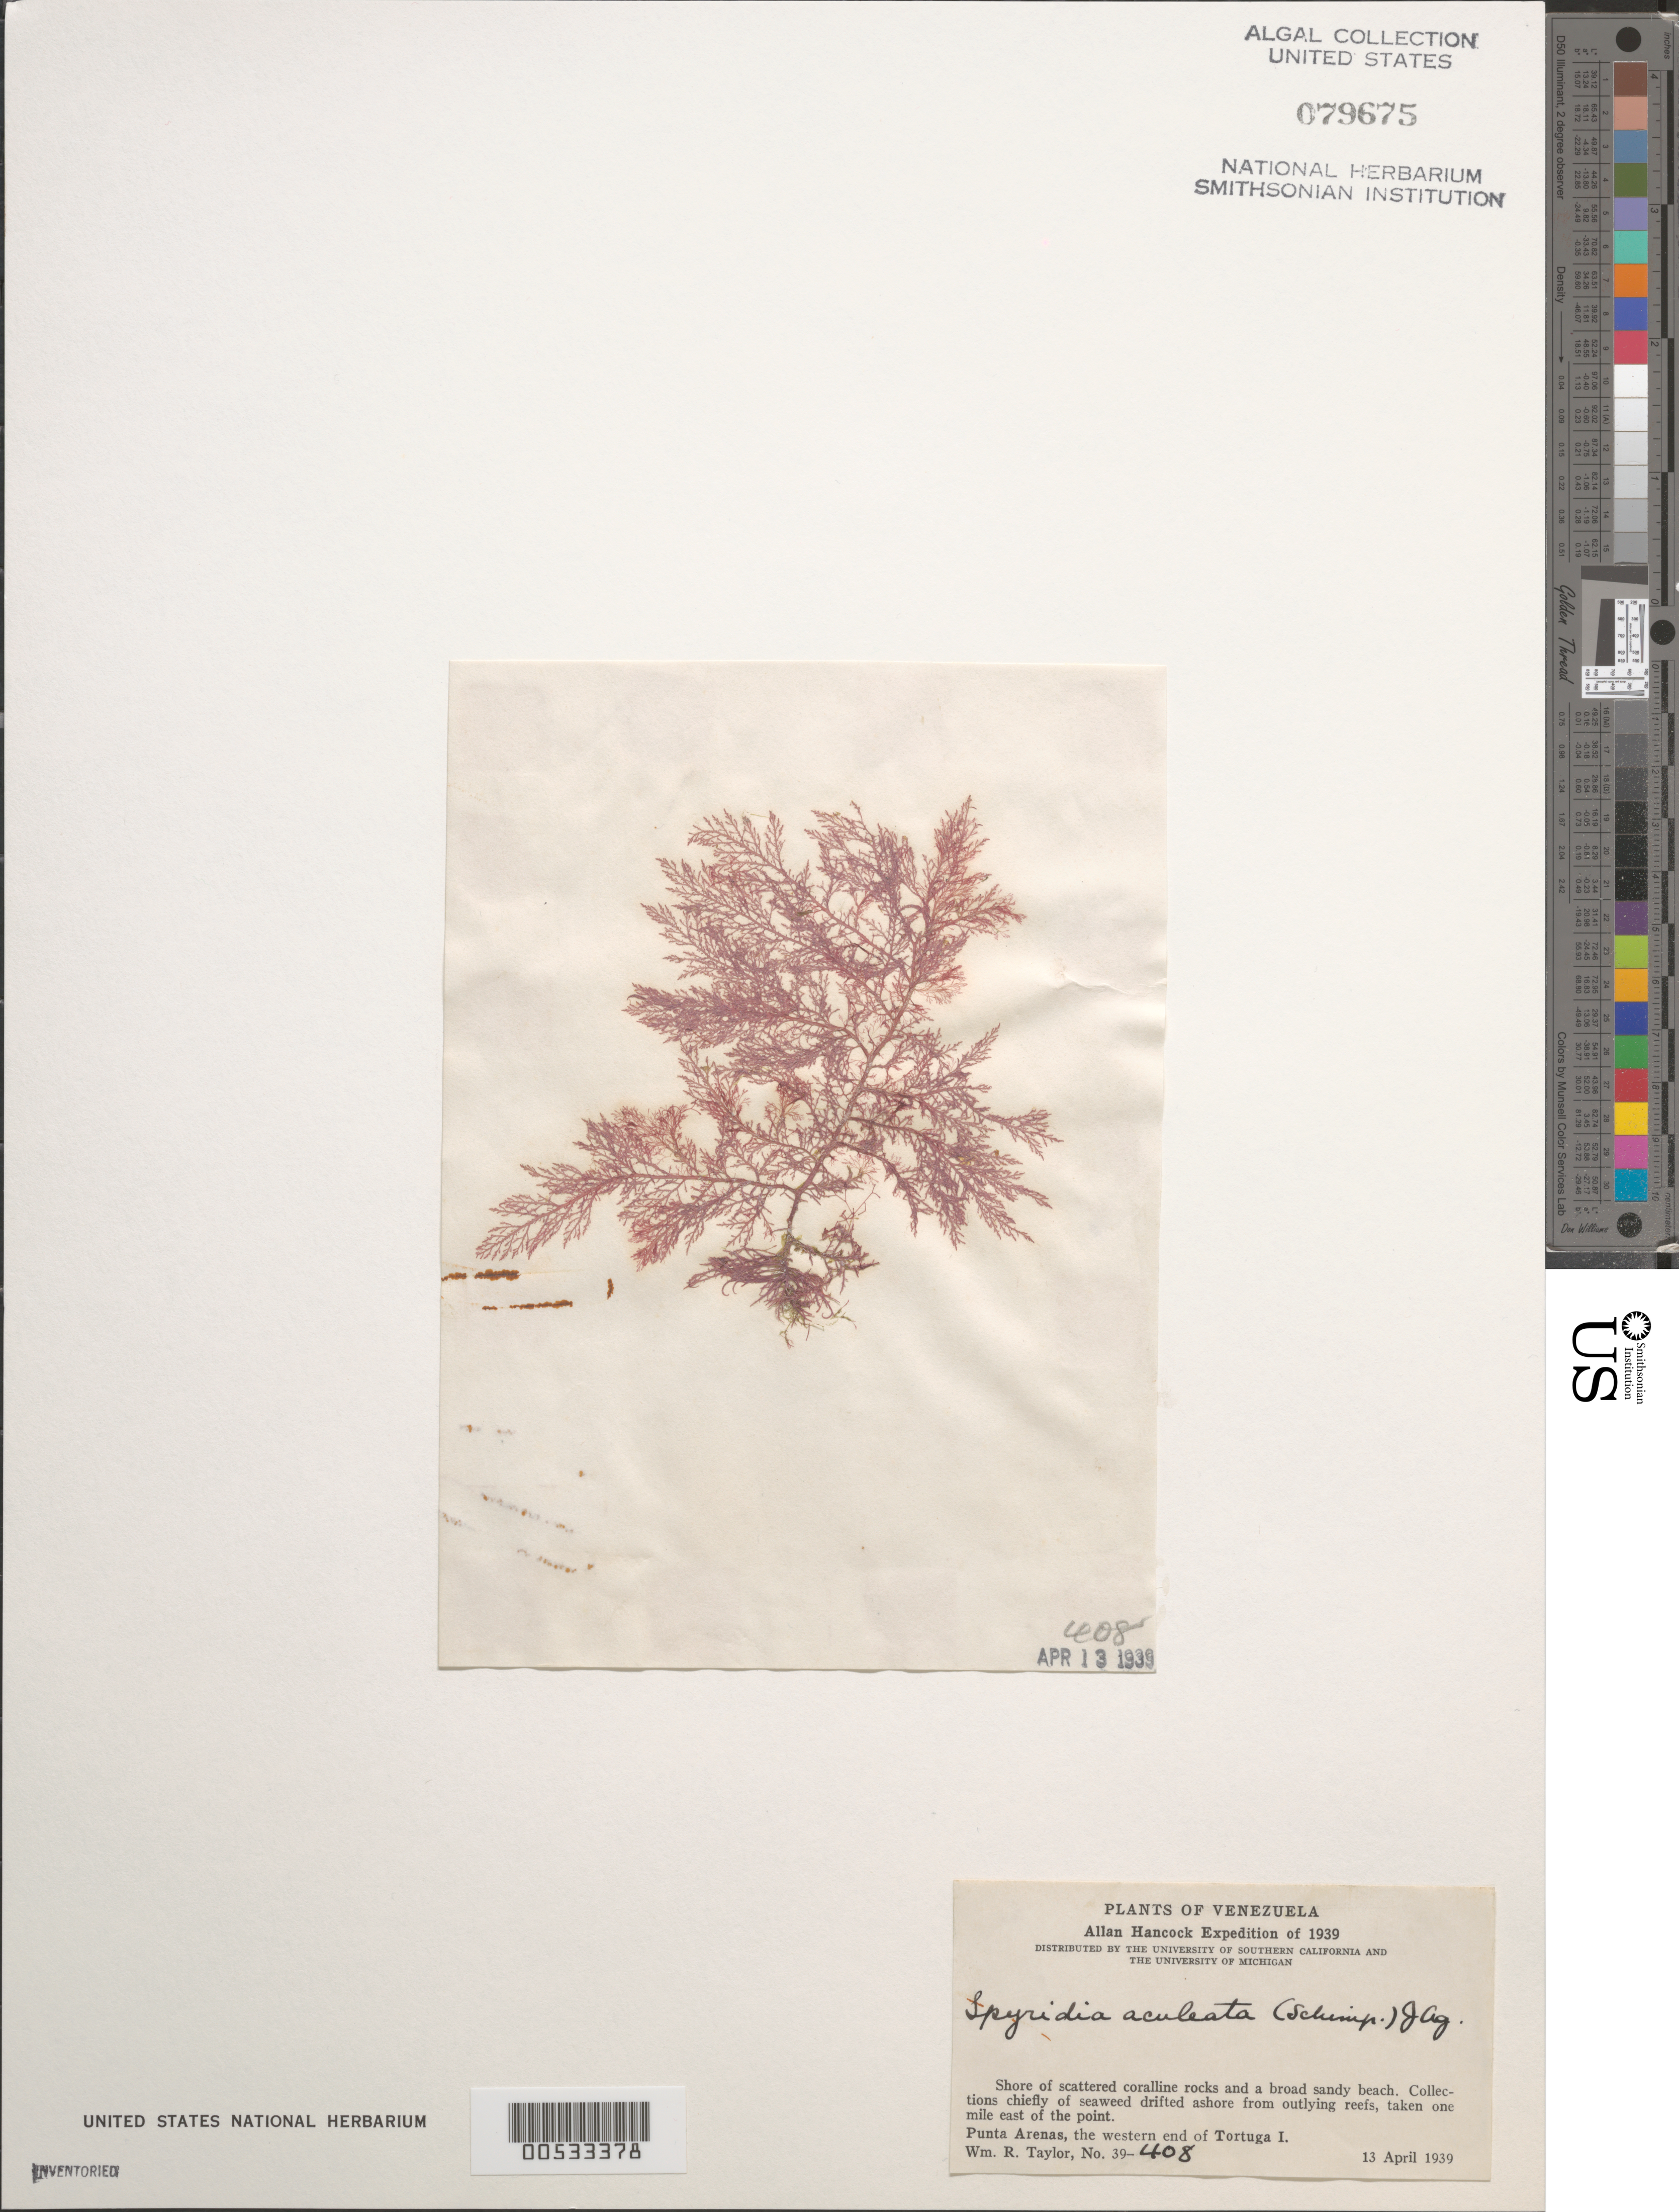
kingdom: Plantae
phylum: Rhodophyta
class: Florideophyceae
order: Ceramiales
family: Spyridiaceae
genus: Spyridia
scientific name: Spyridia aculeata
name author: (C. Agardh ex Decne.) Kütz.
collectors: W. R. Taylor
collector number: WRT 39-408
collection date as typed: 13 Apr 1939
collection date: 1939-04-13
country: Venezuela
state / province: Dependencias Federales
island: Isla La Tortuga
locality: Punta Arenas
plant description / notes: Allan Hancock Expedition of 1939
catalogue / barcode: US 79675